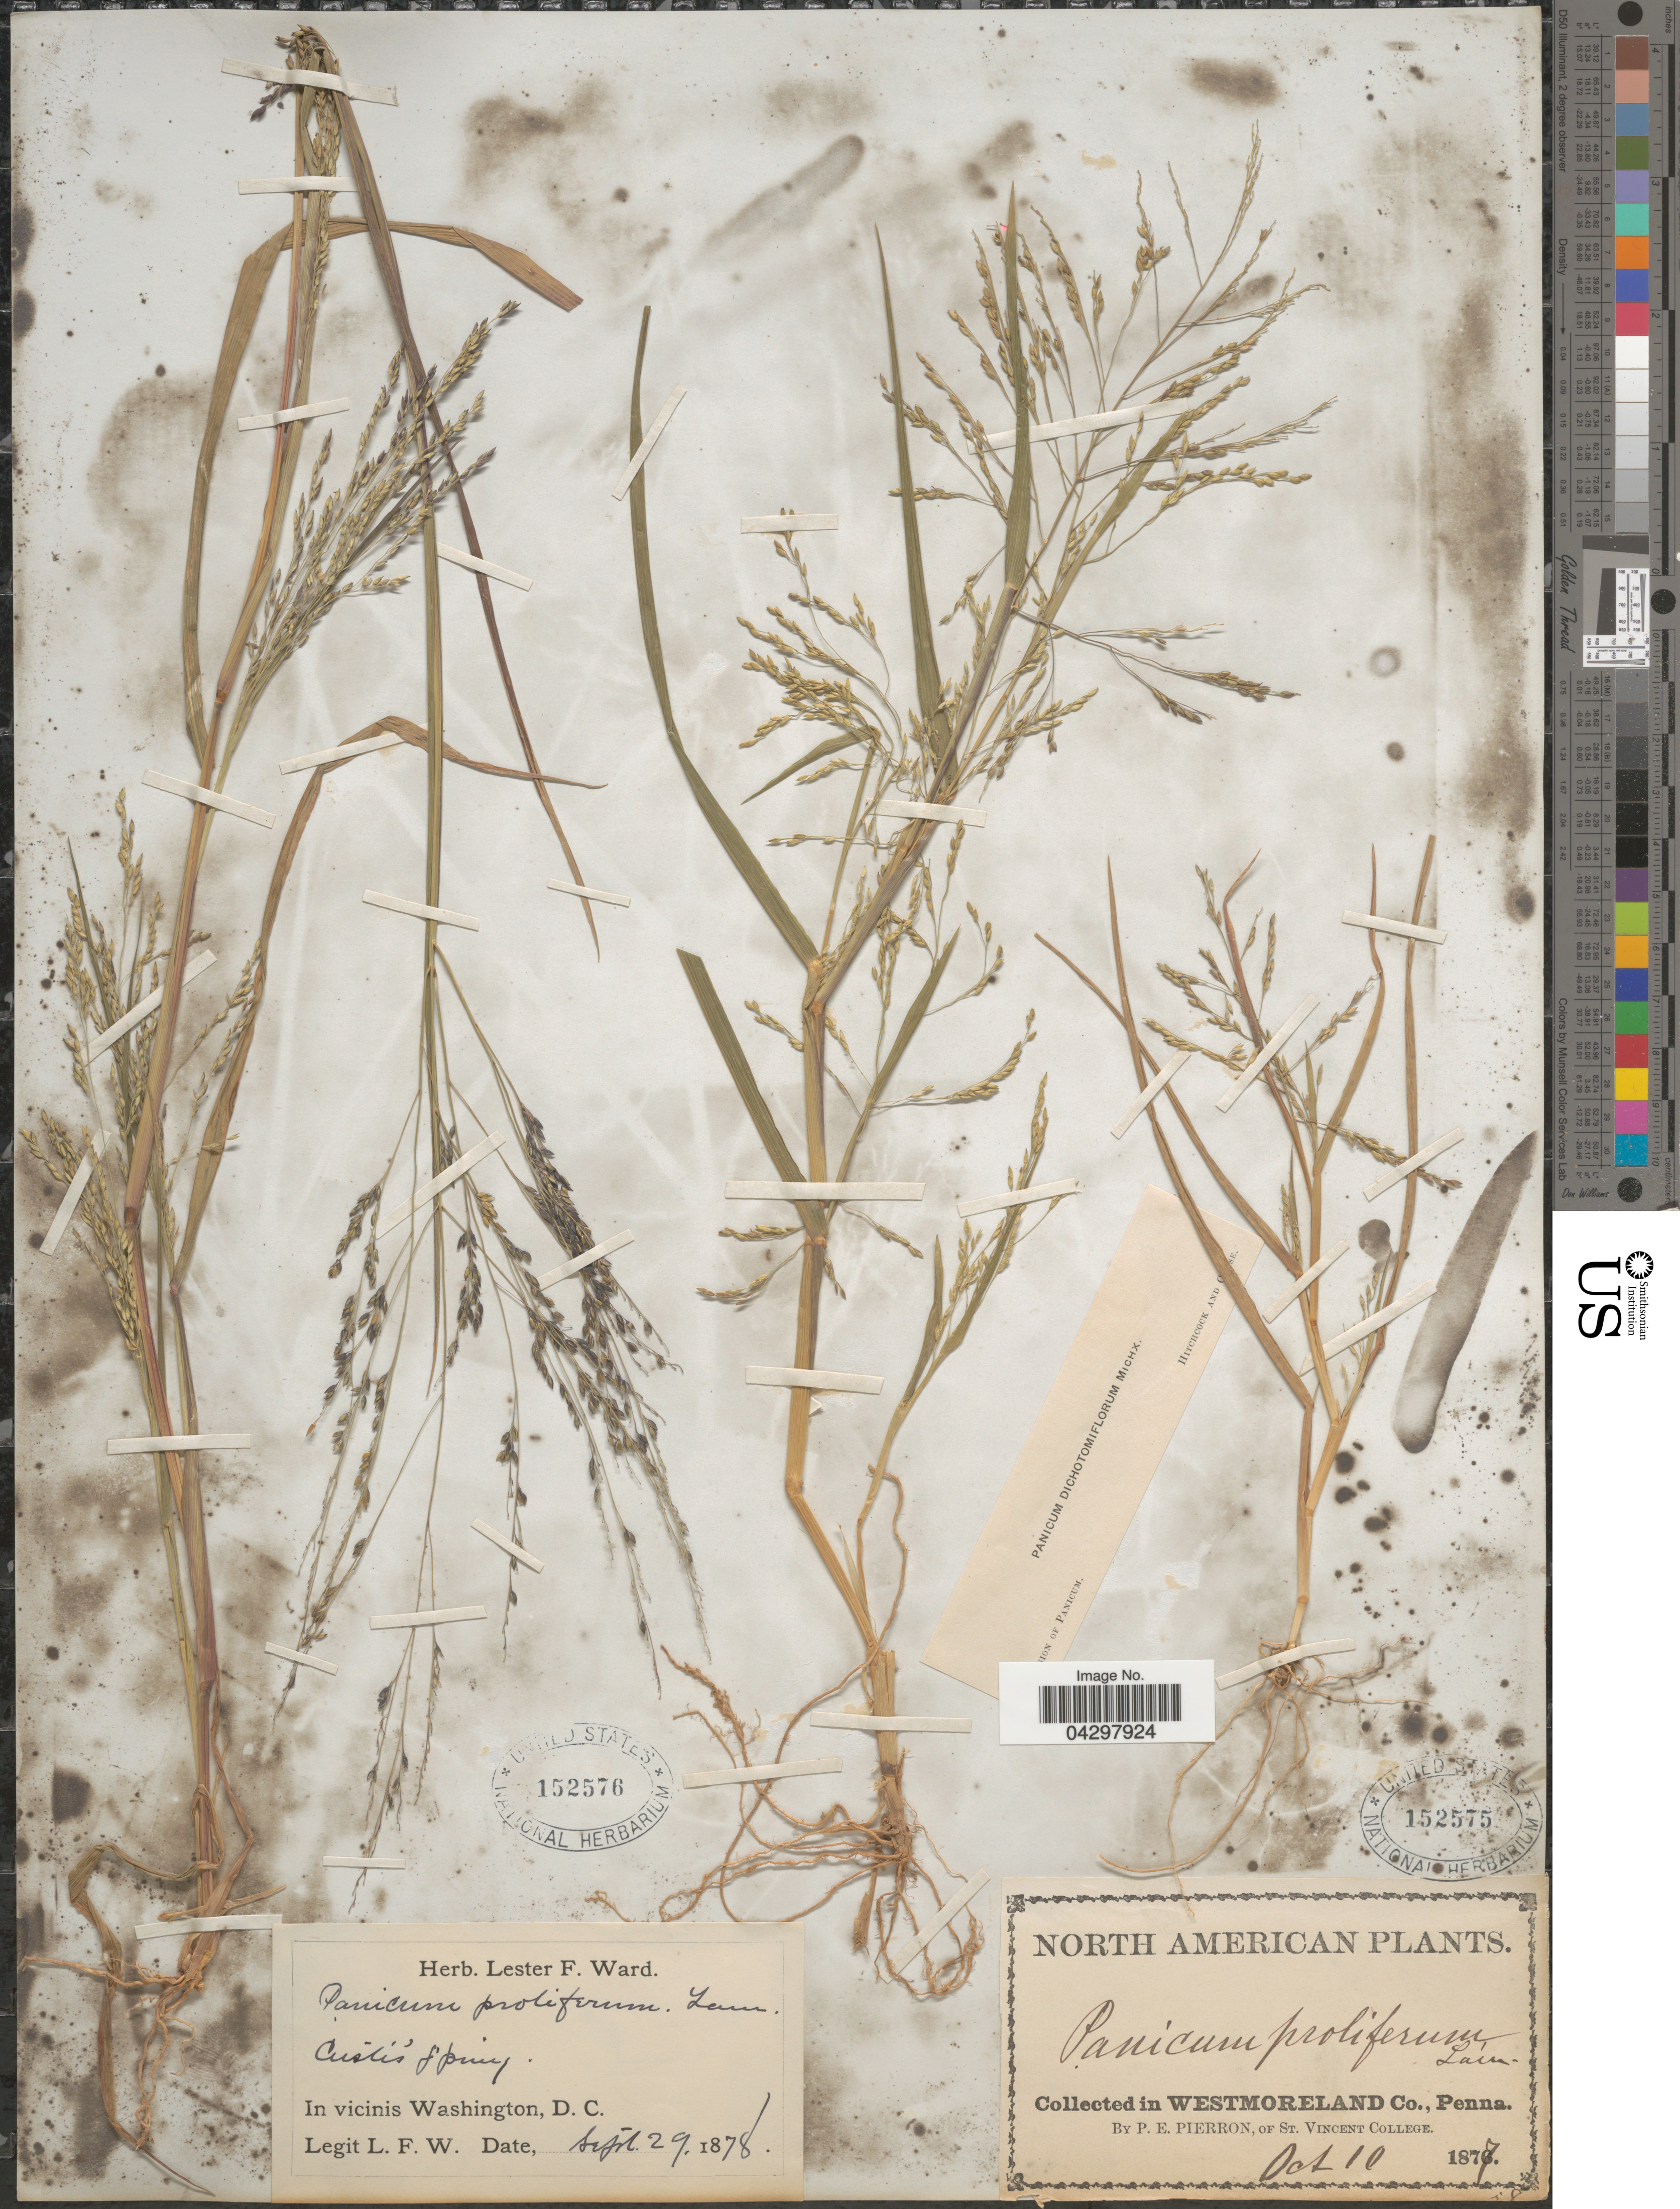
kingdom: Plantae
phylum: Tracheophyta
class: Liliopsida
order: Poales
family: Poaceae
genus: Panicum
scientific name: Panicum dichotomiflorum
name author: Michx.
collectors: P. Pierron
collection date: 1877-10-10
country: United States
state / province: Pennsylvania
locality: In Westmoreland Co.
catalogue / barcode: US 152575